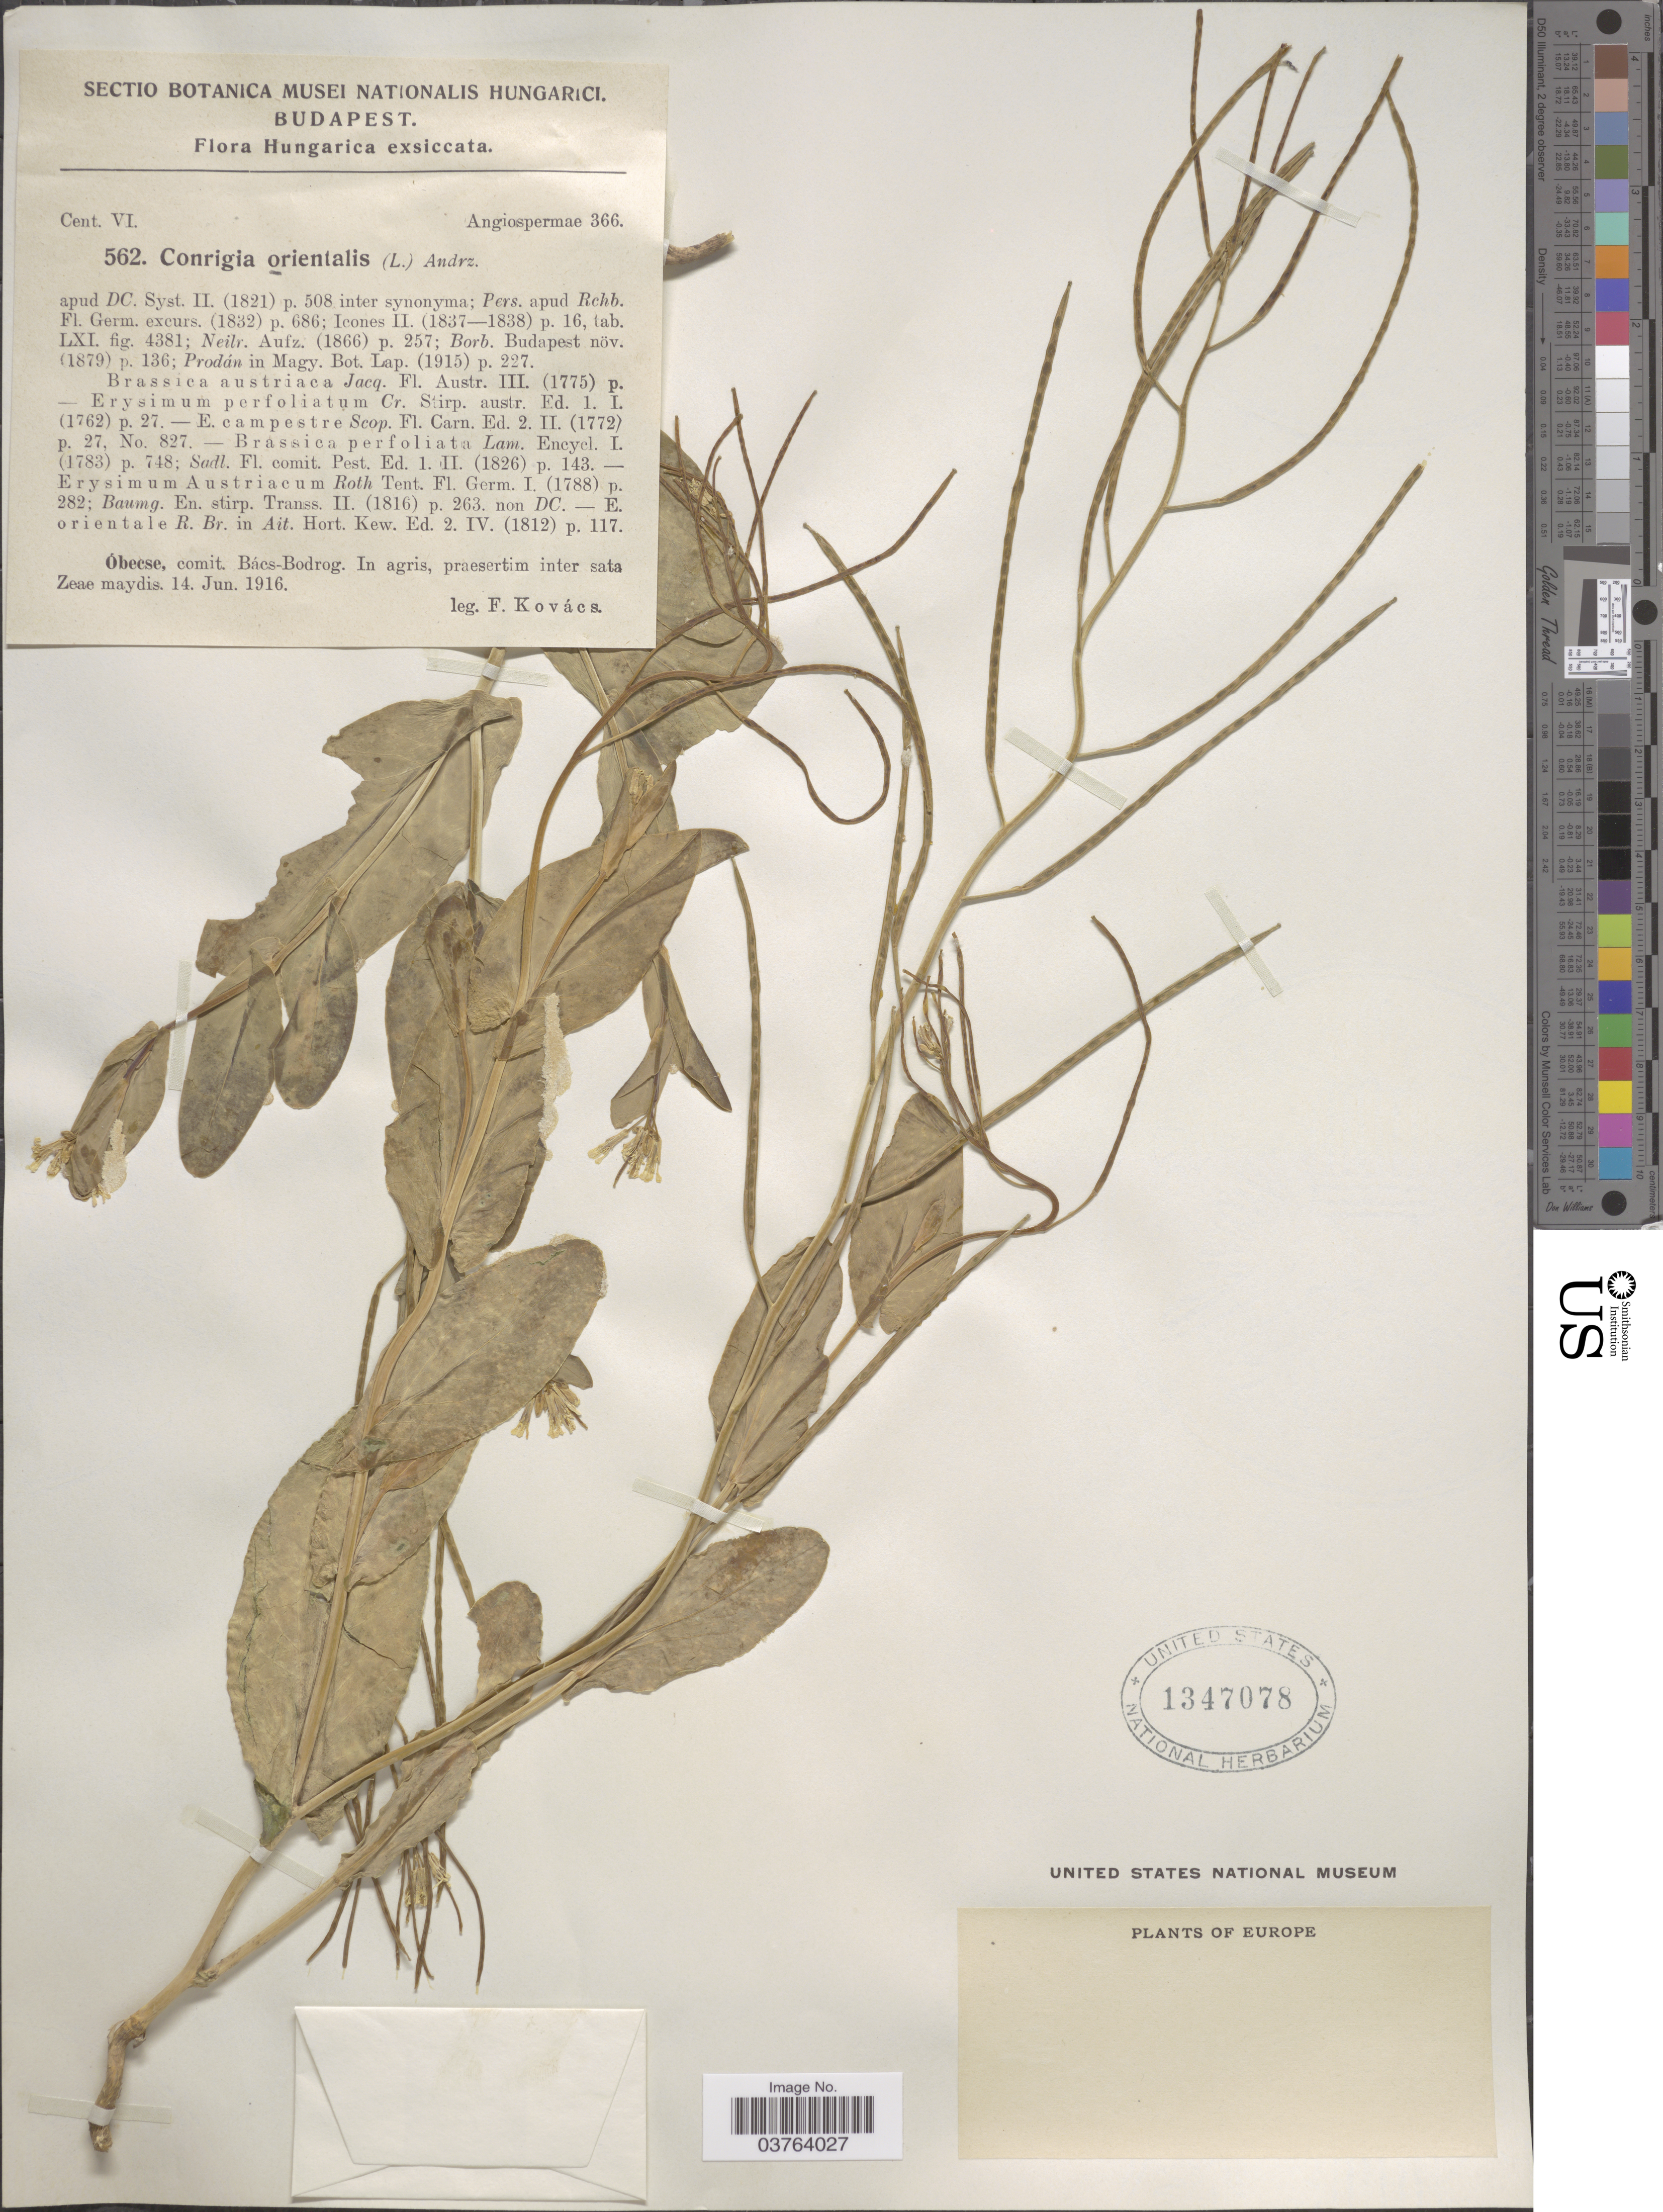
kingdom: Plantae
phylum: Tracheophyta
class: Magnoliopsida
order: Brassicales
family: Brassicaceae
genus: Conringia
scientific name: Conringia orientalis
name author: (L.) C. Presl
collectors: F. Kovacs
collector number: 562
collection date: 1916-06-14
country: Hungary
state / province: Bacs-kiskun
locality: Óbeese, comit. Bács-Bodrog. In agris, praesertim inter sata Zeae maydis.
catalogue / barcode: US 1347078